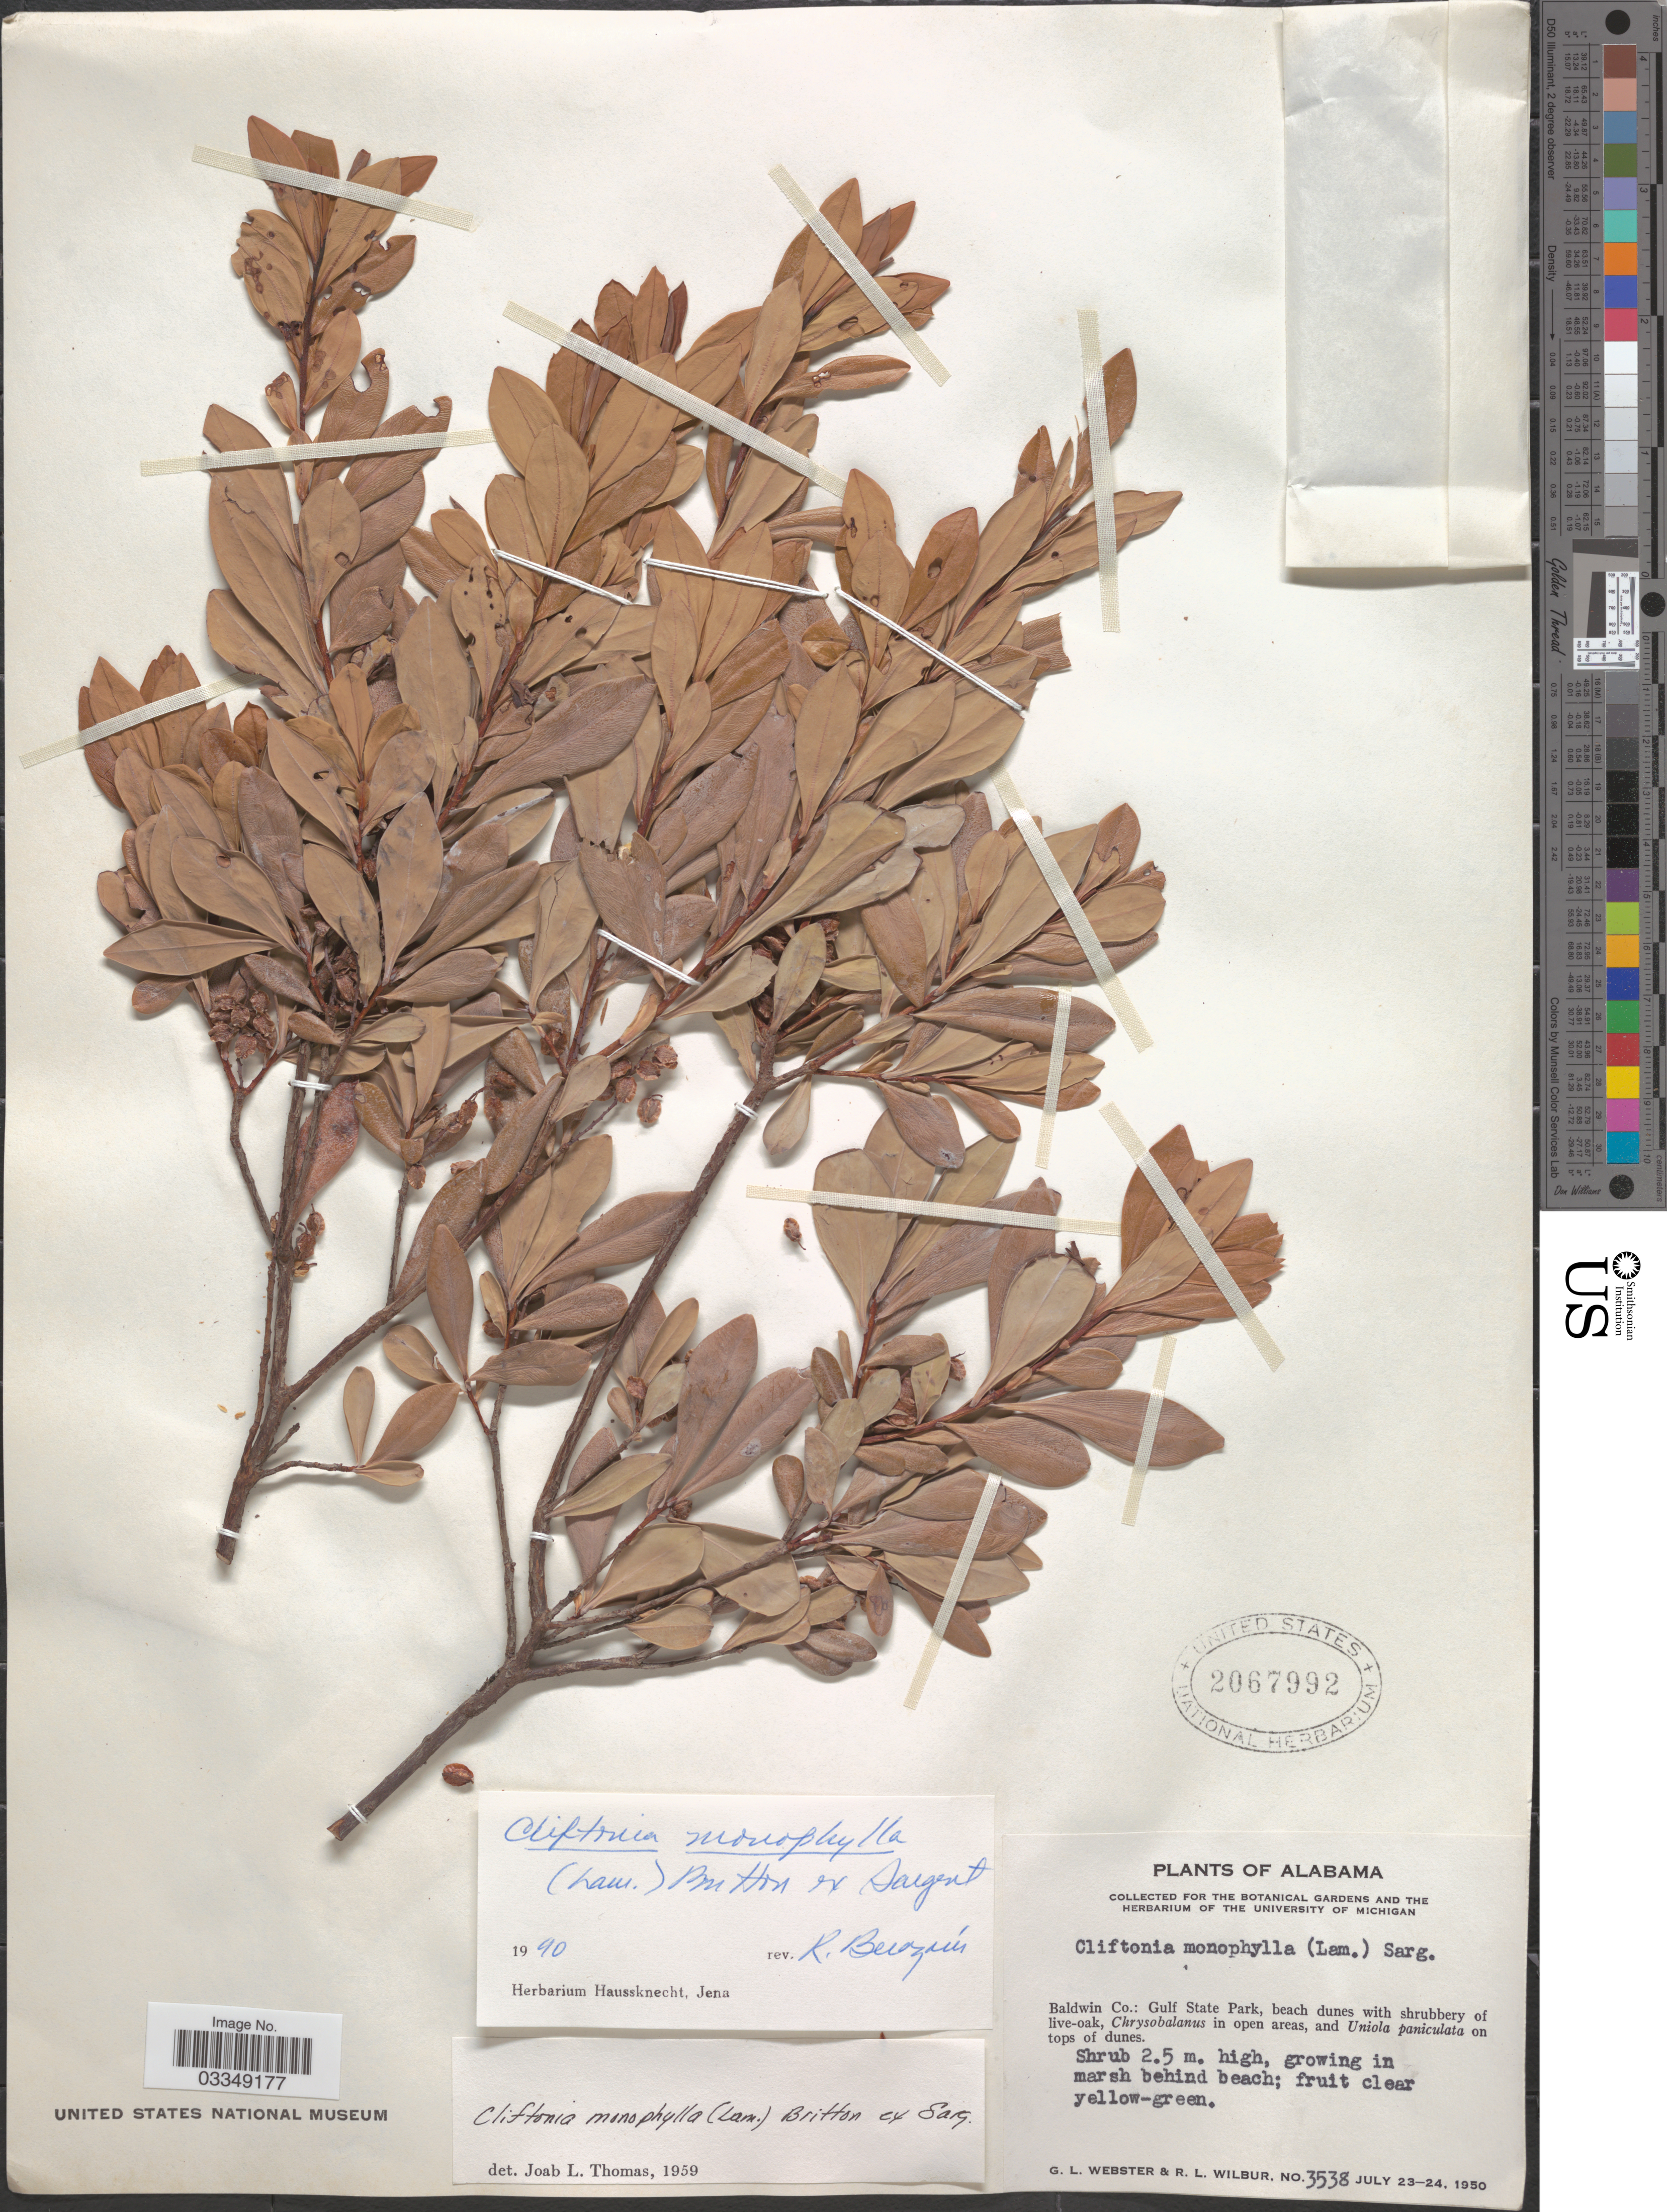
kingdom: Plantae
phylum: Tracheophyta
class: Magnoliopsida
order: Ericales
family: Cyrillaceae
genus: Cliftonia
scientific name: Cliftonia monophylla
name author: (Lam.) Britton ex Sarg.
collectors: G. L. Webster & R. L. Wilbur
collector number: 3538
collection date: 1950-07-23/1950-07-24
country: United States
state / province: Alabama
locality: Baldwin Co.: Gulf State Park.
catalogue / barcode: US 2067992